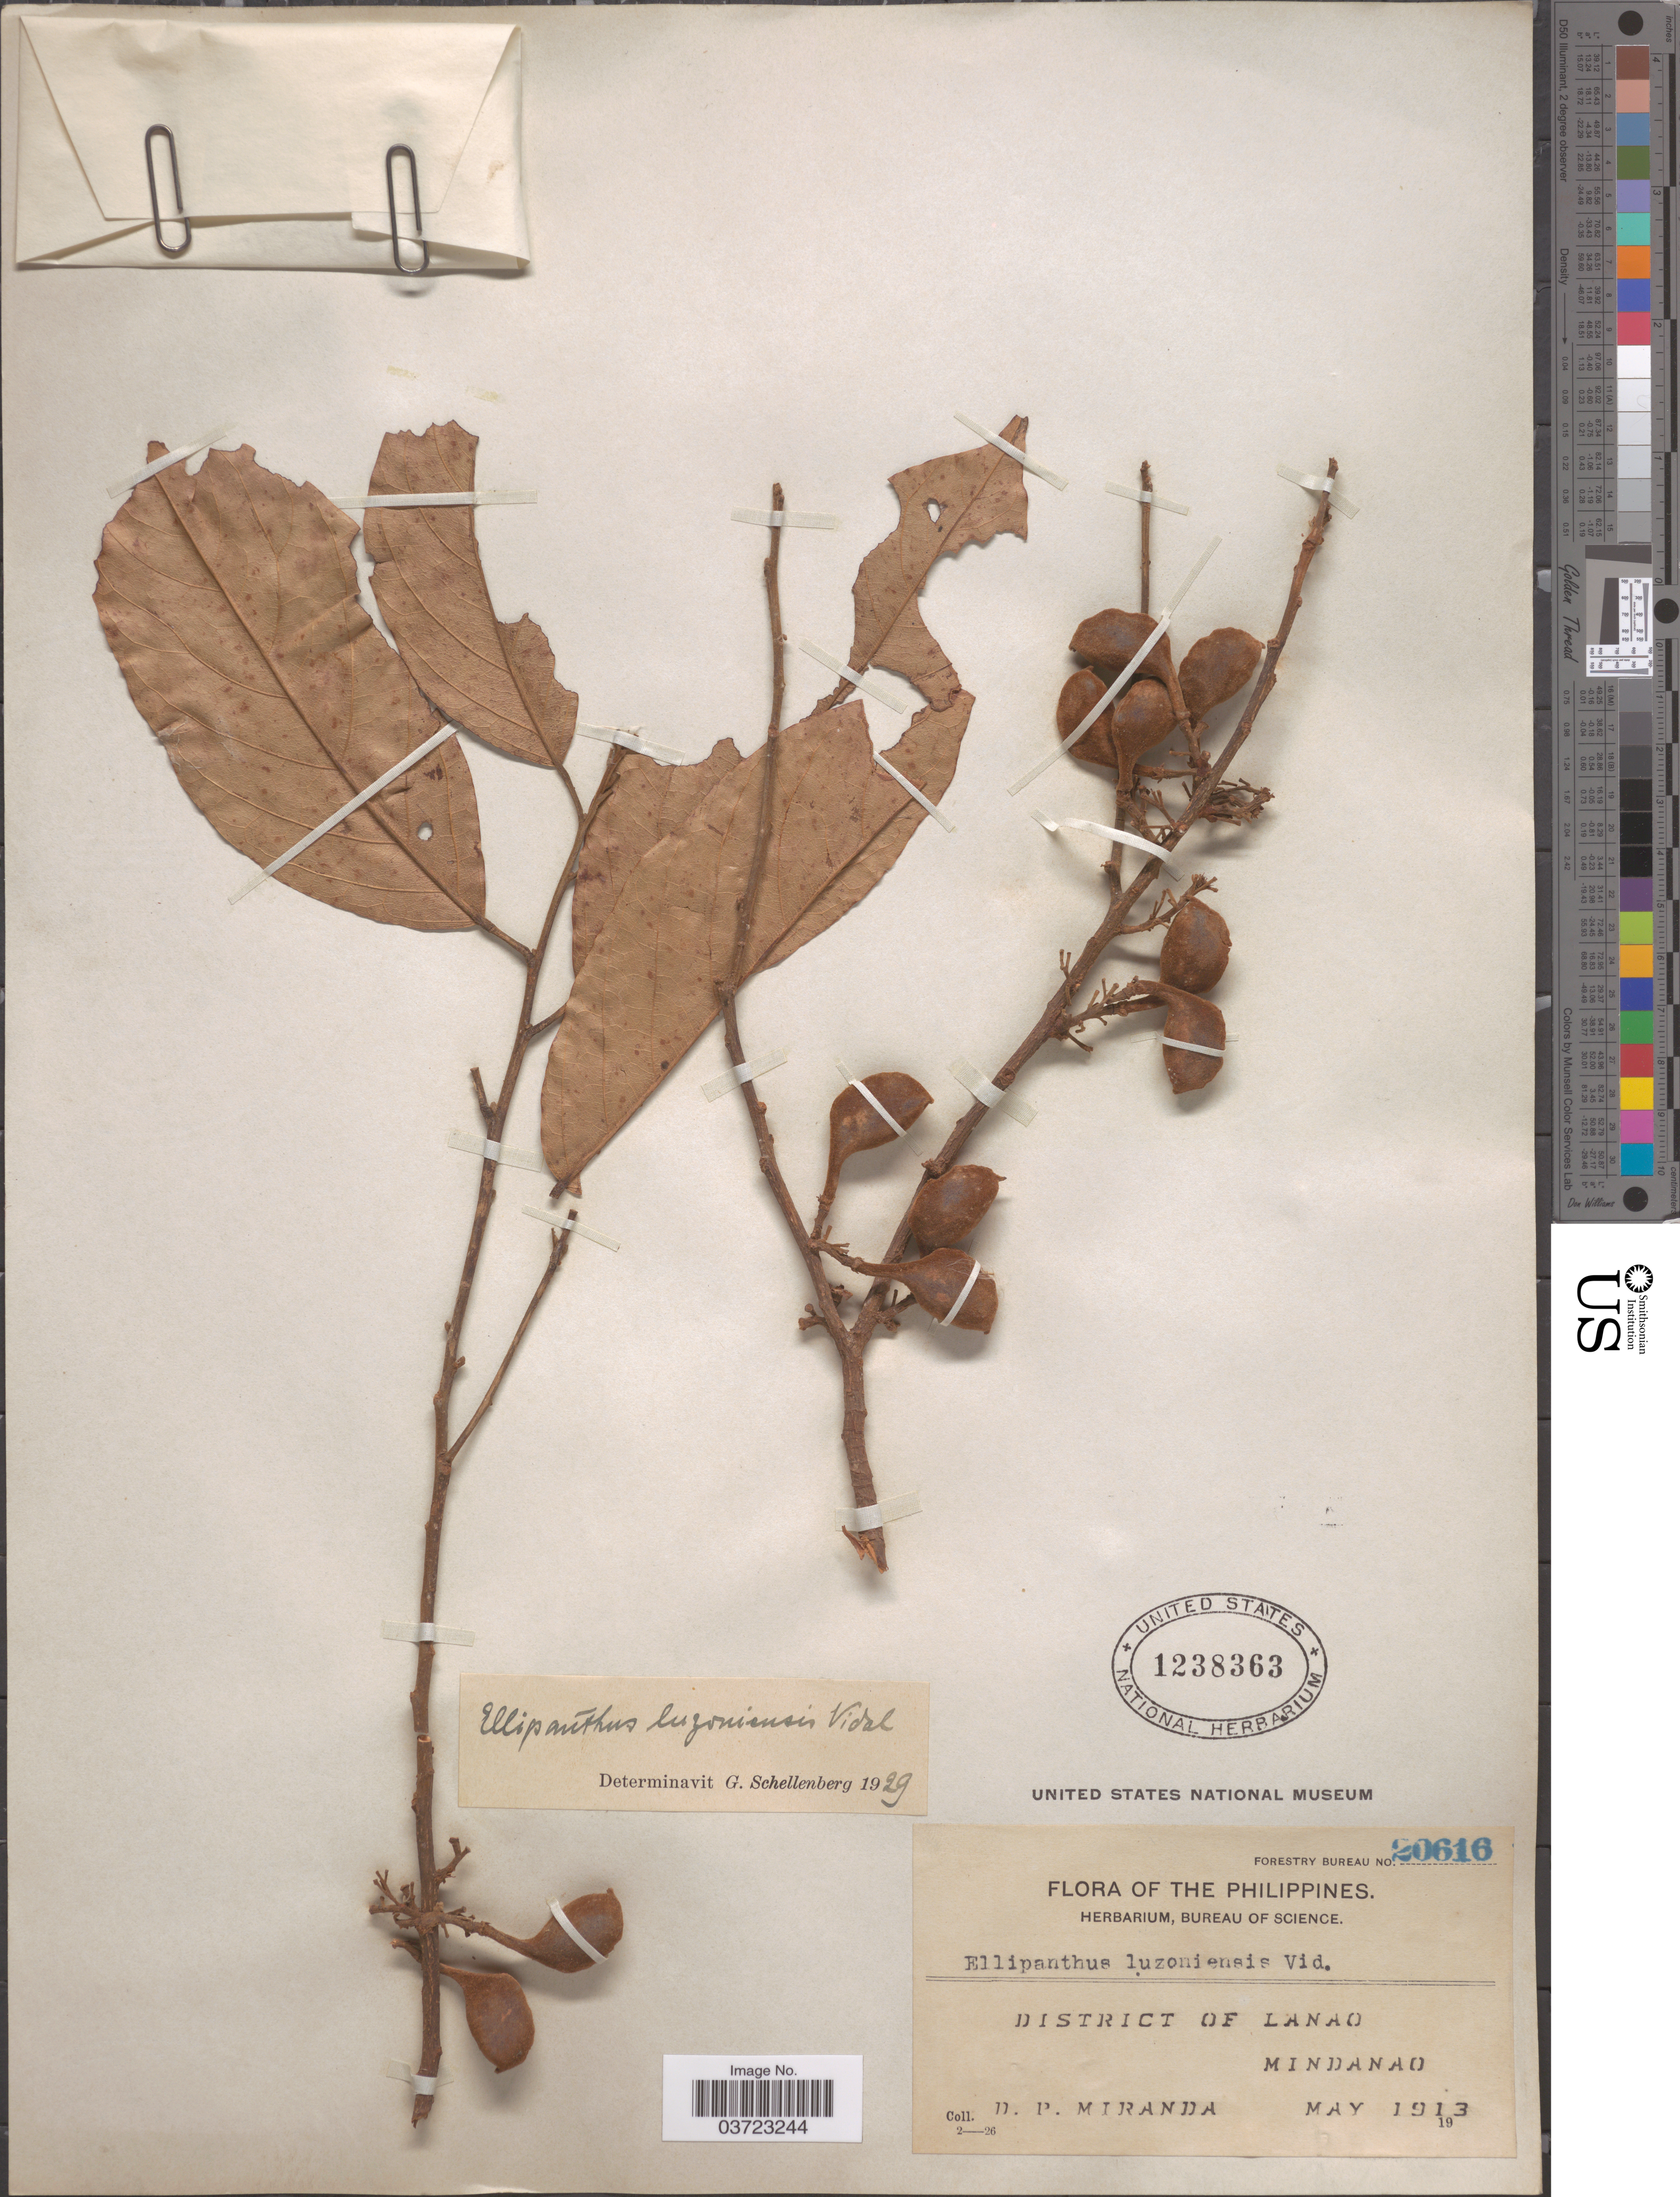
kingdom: Plantae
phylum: Tracheophyta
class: Magnoliopsida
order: Oxalidales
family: Connaraceae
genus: Ellipanthus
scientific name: Ellipanthus luzoniensis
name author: S. Vidal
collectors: D. P. Miranda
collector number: Forestry Bureau 20616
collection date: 1913-05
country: Philippines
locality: District of Lanao, Mindanao.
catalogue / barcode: US 1238363